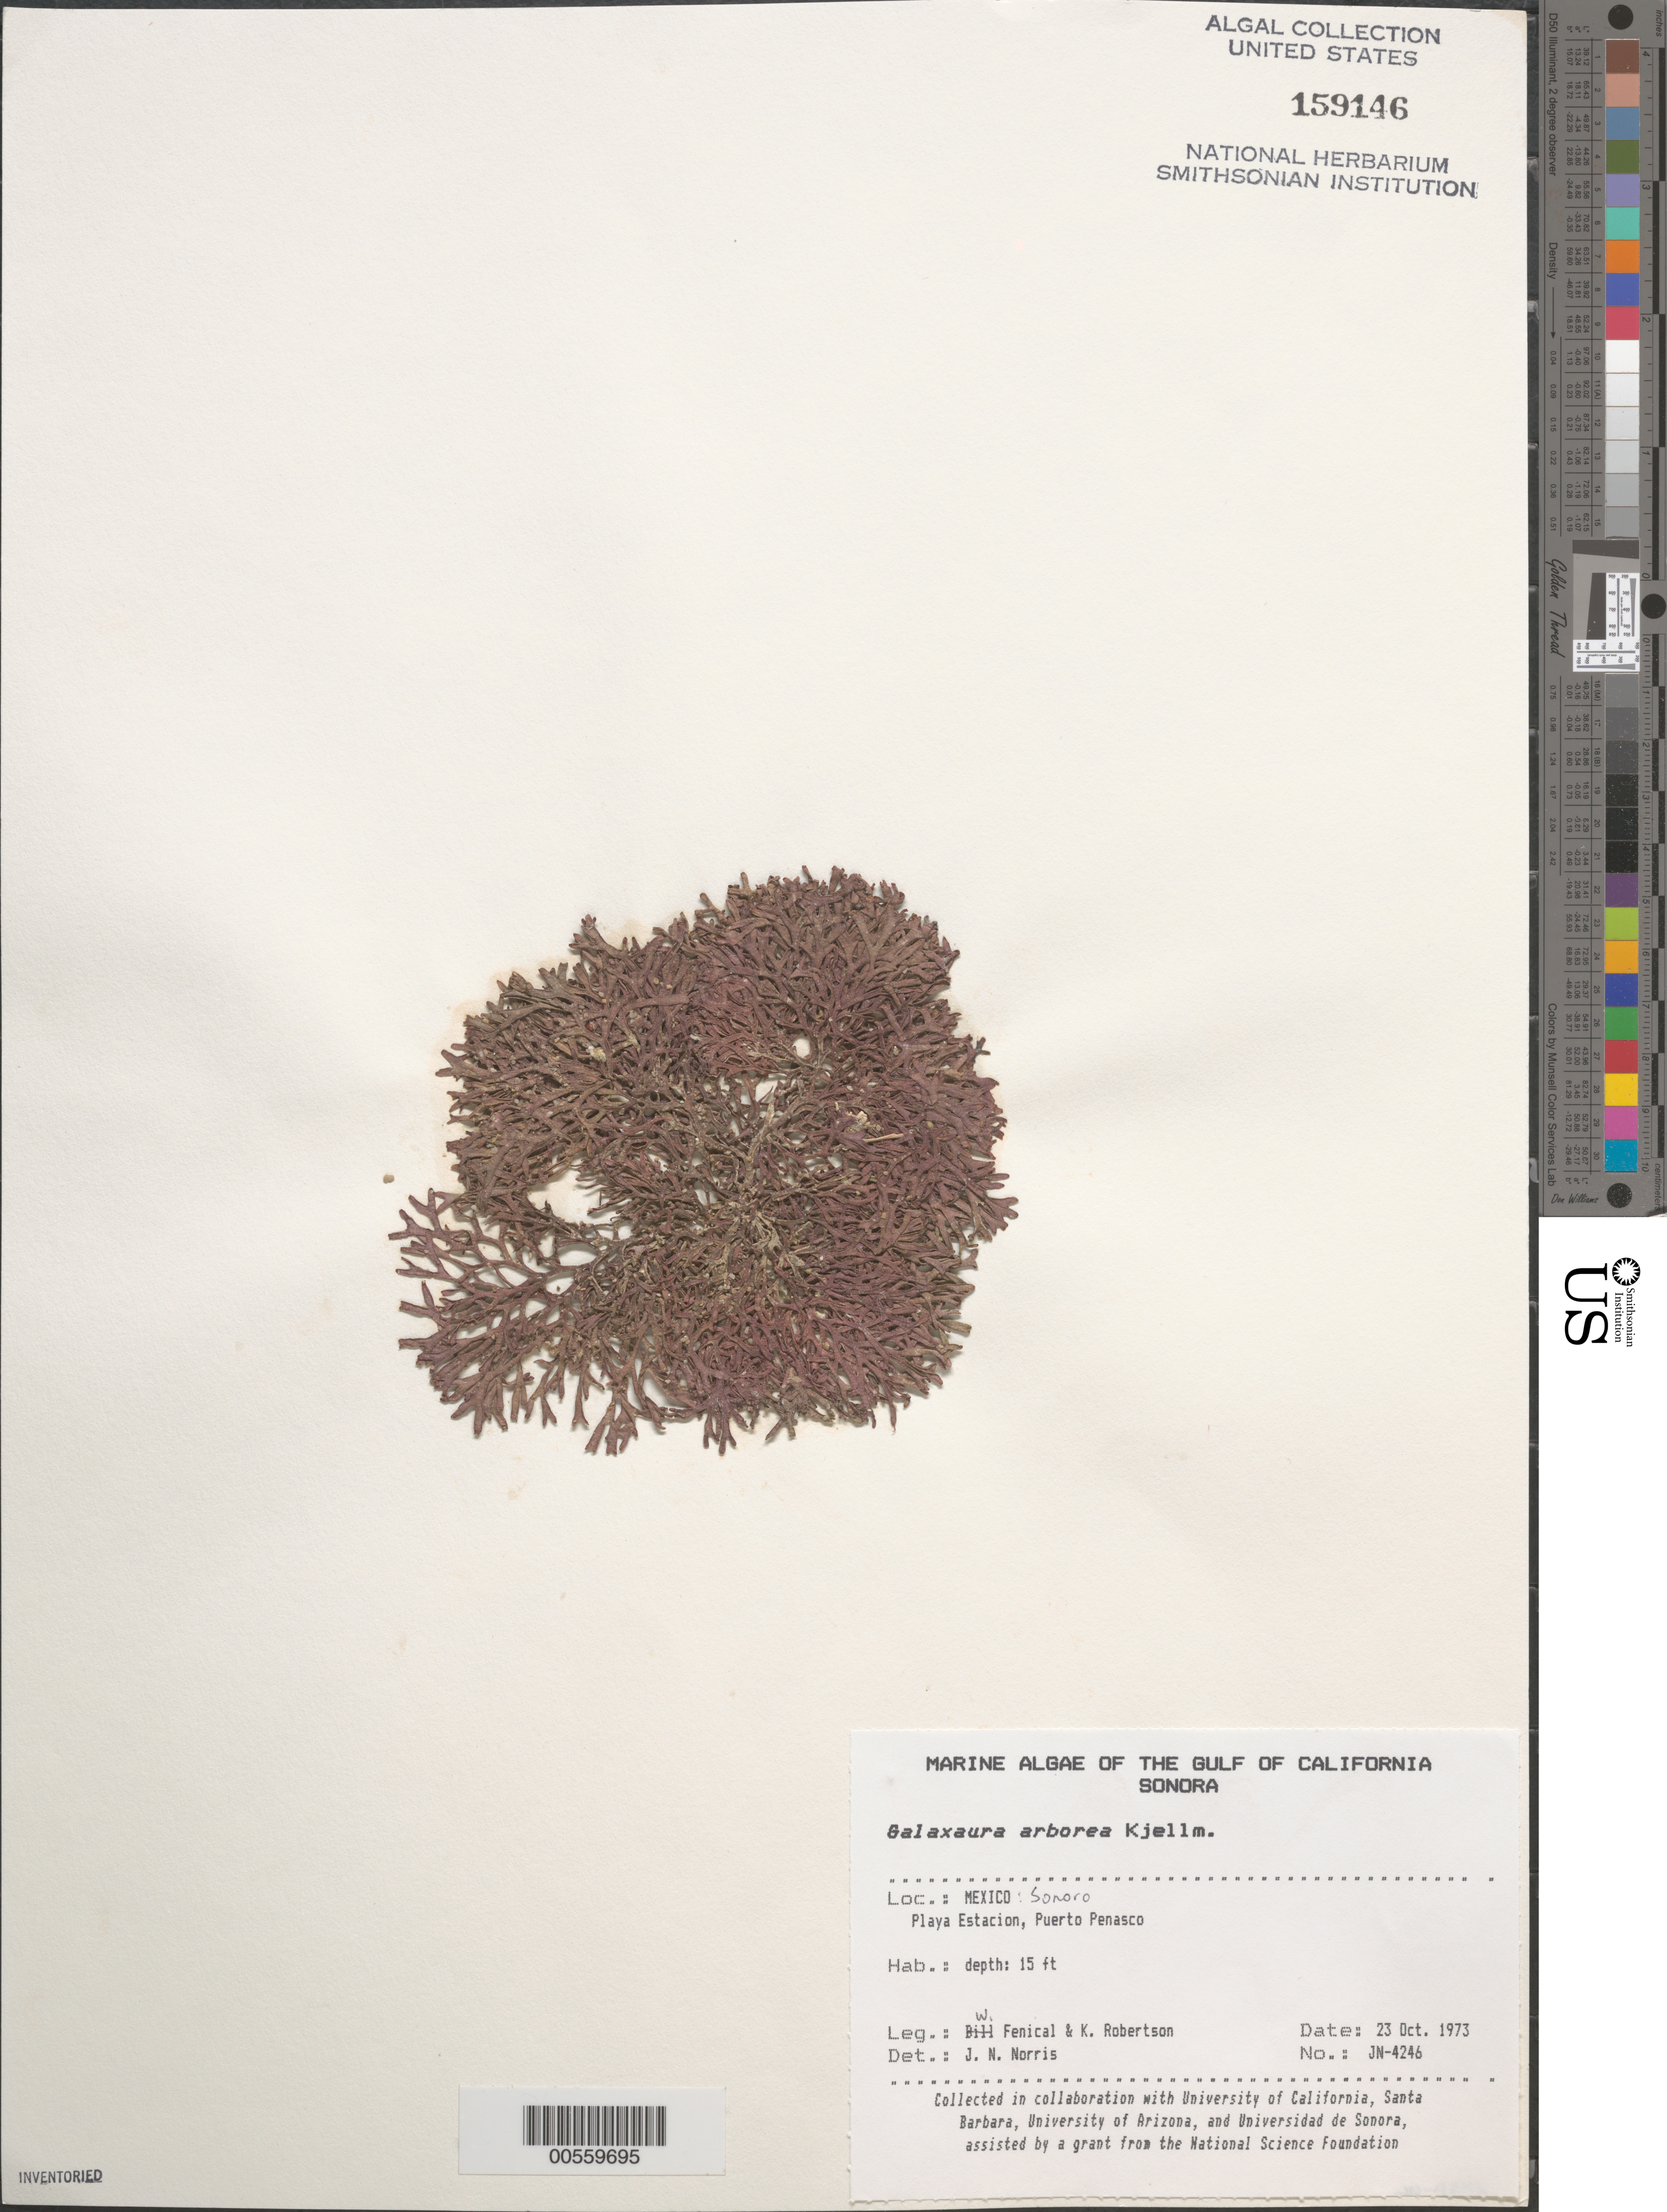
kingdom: Plantae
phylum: Rhodophyta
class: Florideophyceae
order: Nemaliales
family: Galaxauraceae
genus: Dichotomaria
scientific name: Dichotomaria spathulata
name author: (Kjellm.) A. Kurihara & Huisman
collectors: W. Fenical & K. Robertson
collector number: Jn-4246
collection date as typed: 23 Oct 1973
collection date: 1973-10-23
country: Mexico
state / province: Sonora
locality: Playa Estacion, Puerto Penasco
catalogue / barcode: US 159146